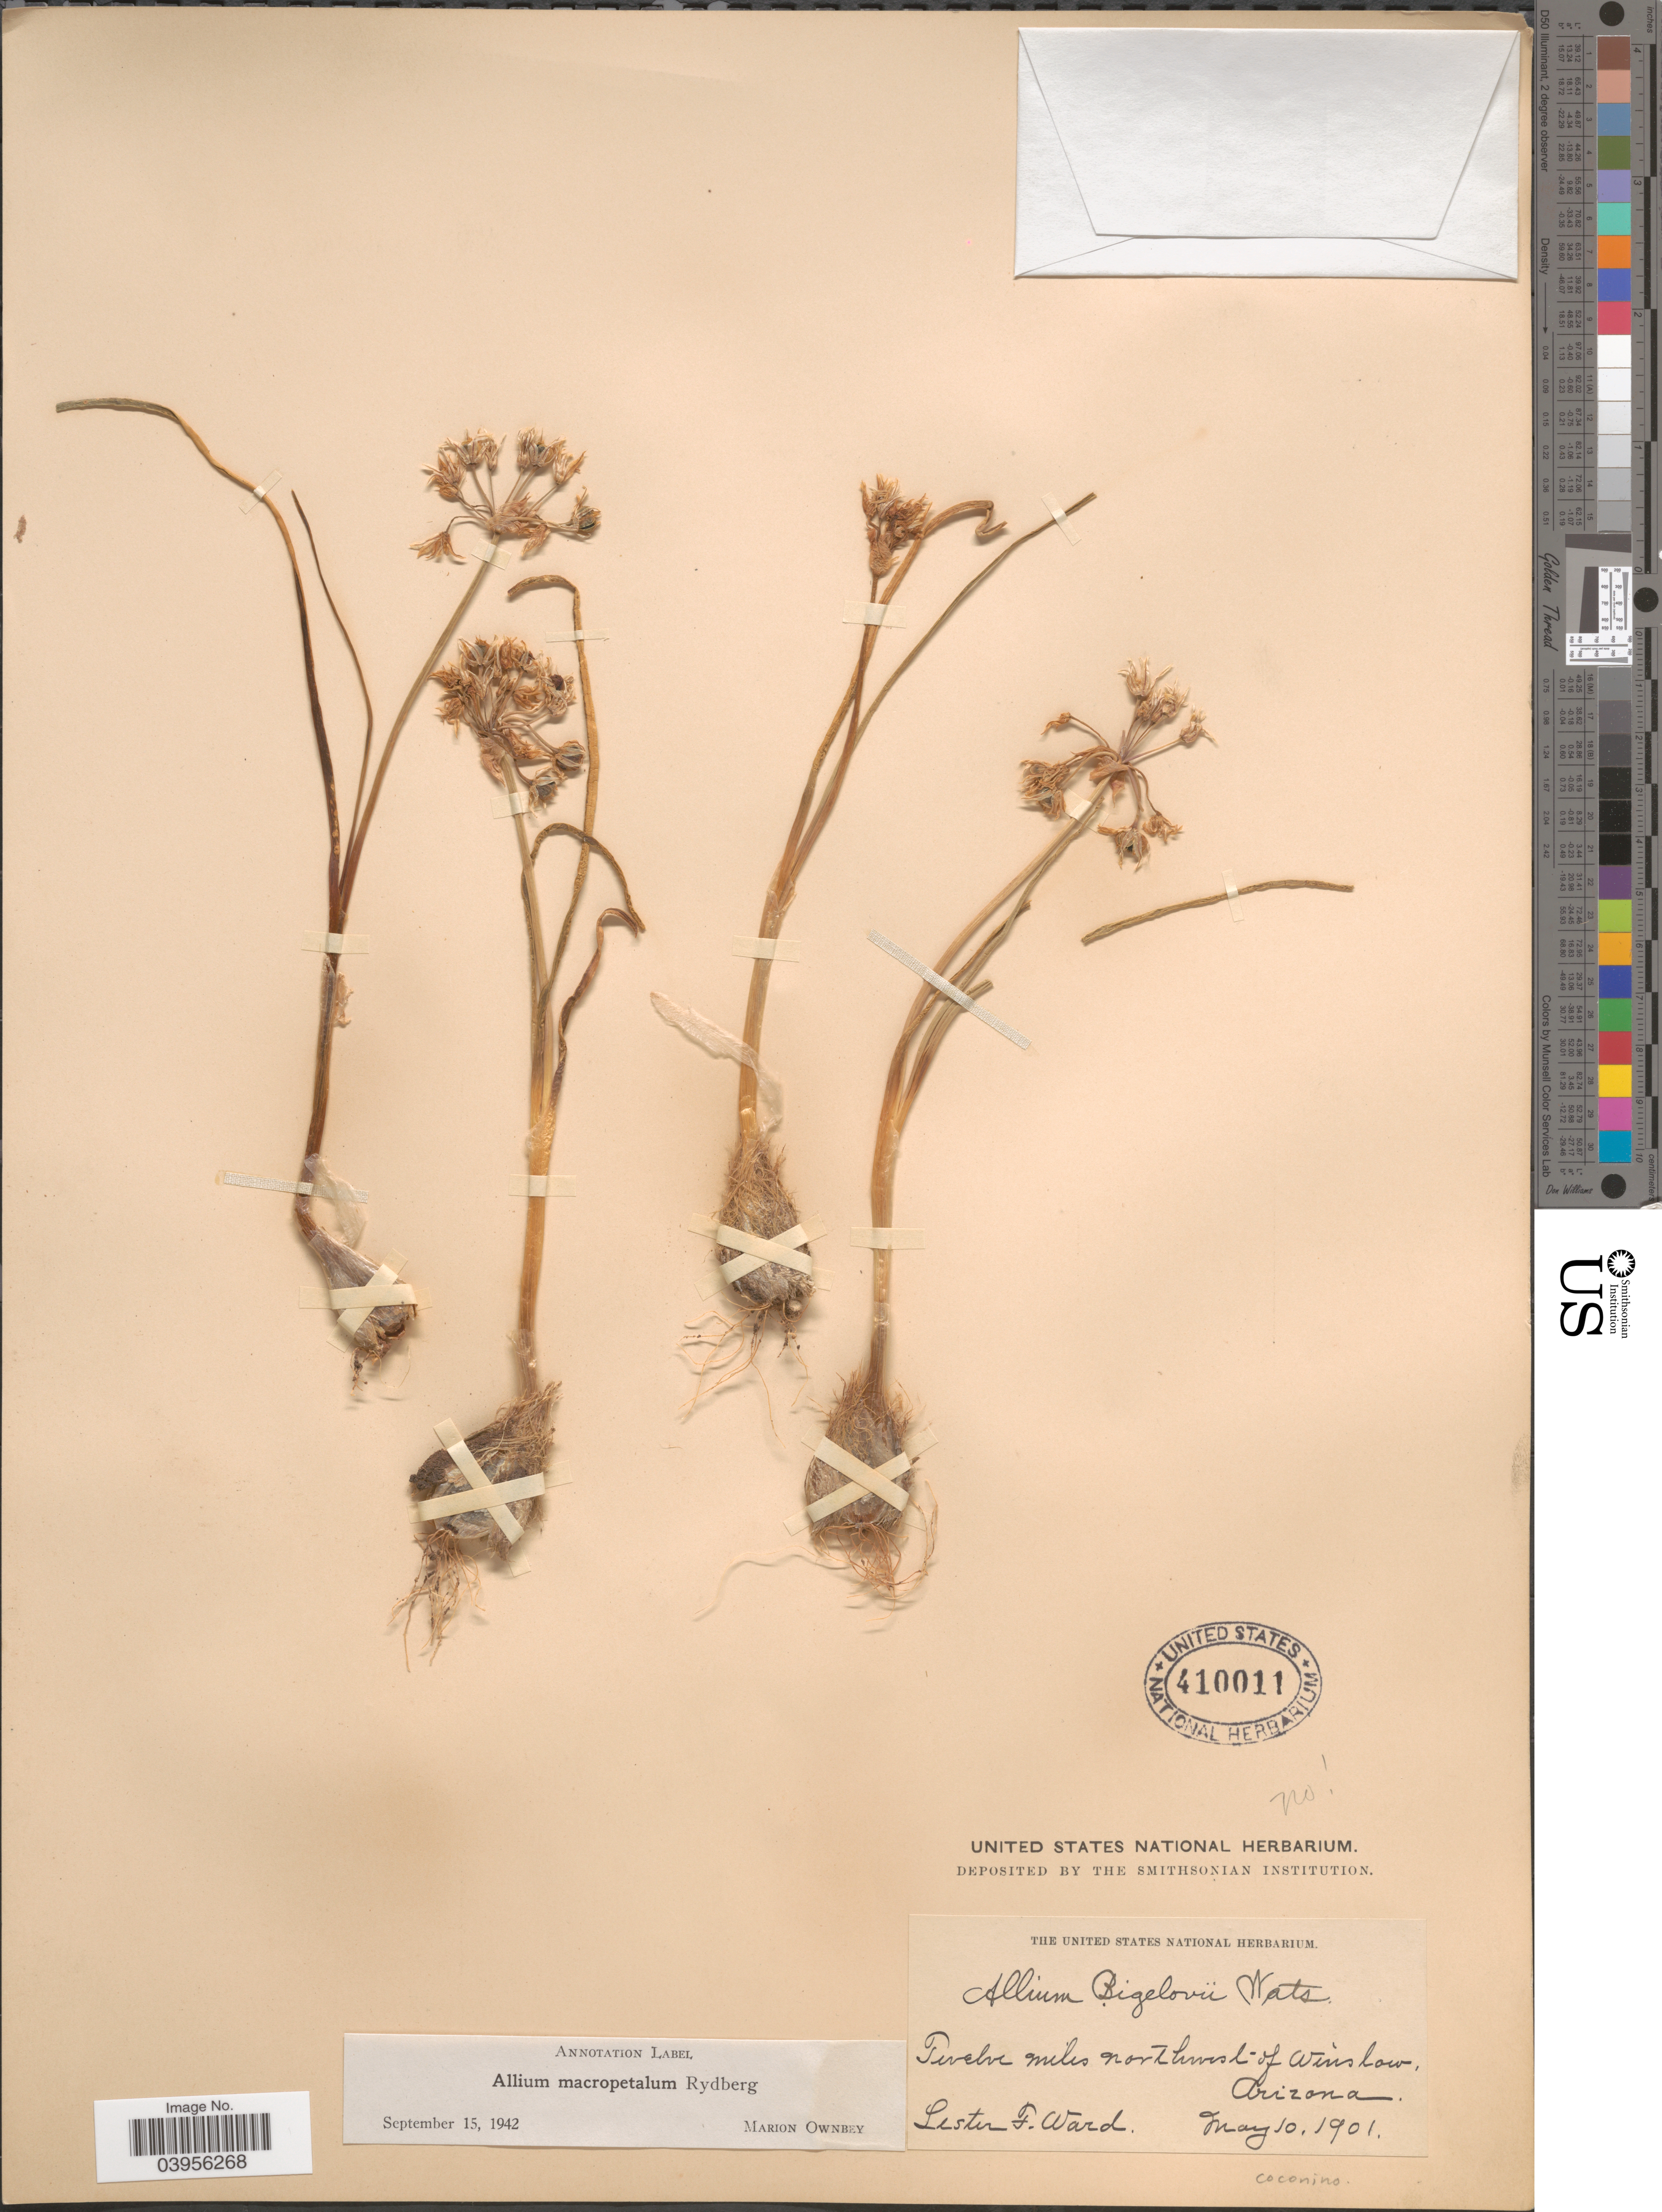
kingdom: Plantae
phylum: Tracheophyta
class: Liliopsida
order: Asparagales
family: Amaryllidaceae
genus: Allium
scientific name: Allium macropetalum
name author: Rydb.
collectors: L. F. Ward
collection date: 1901-05-10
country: United States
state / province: Arizona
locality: Twelve miles northwest of Winslow. Coconino.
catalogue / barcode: US 410011